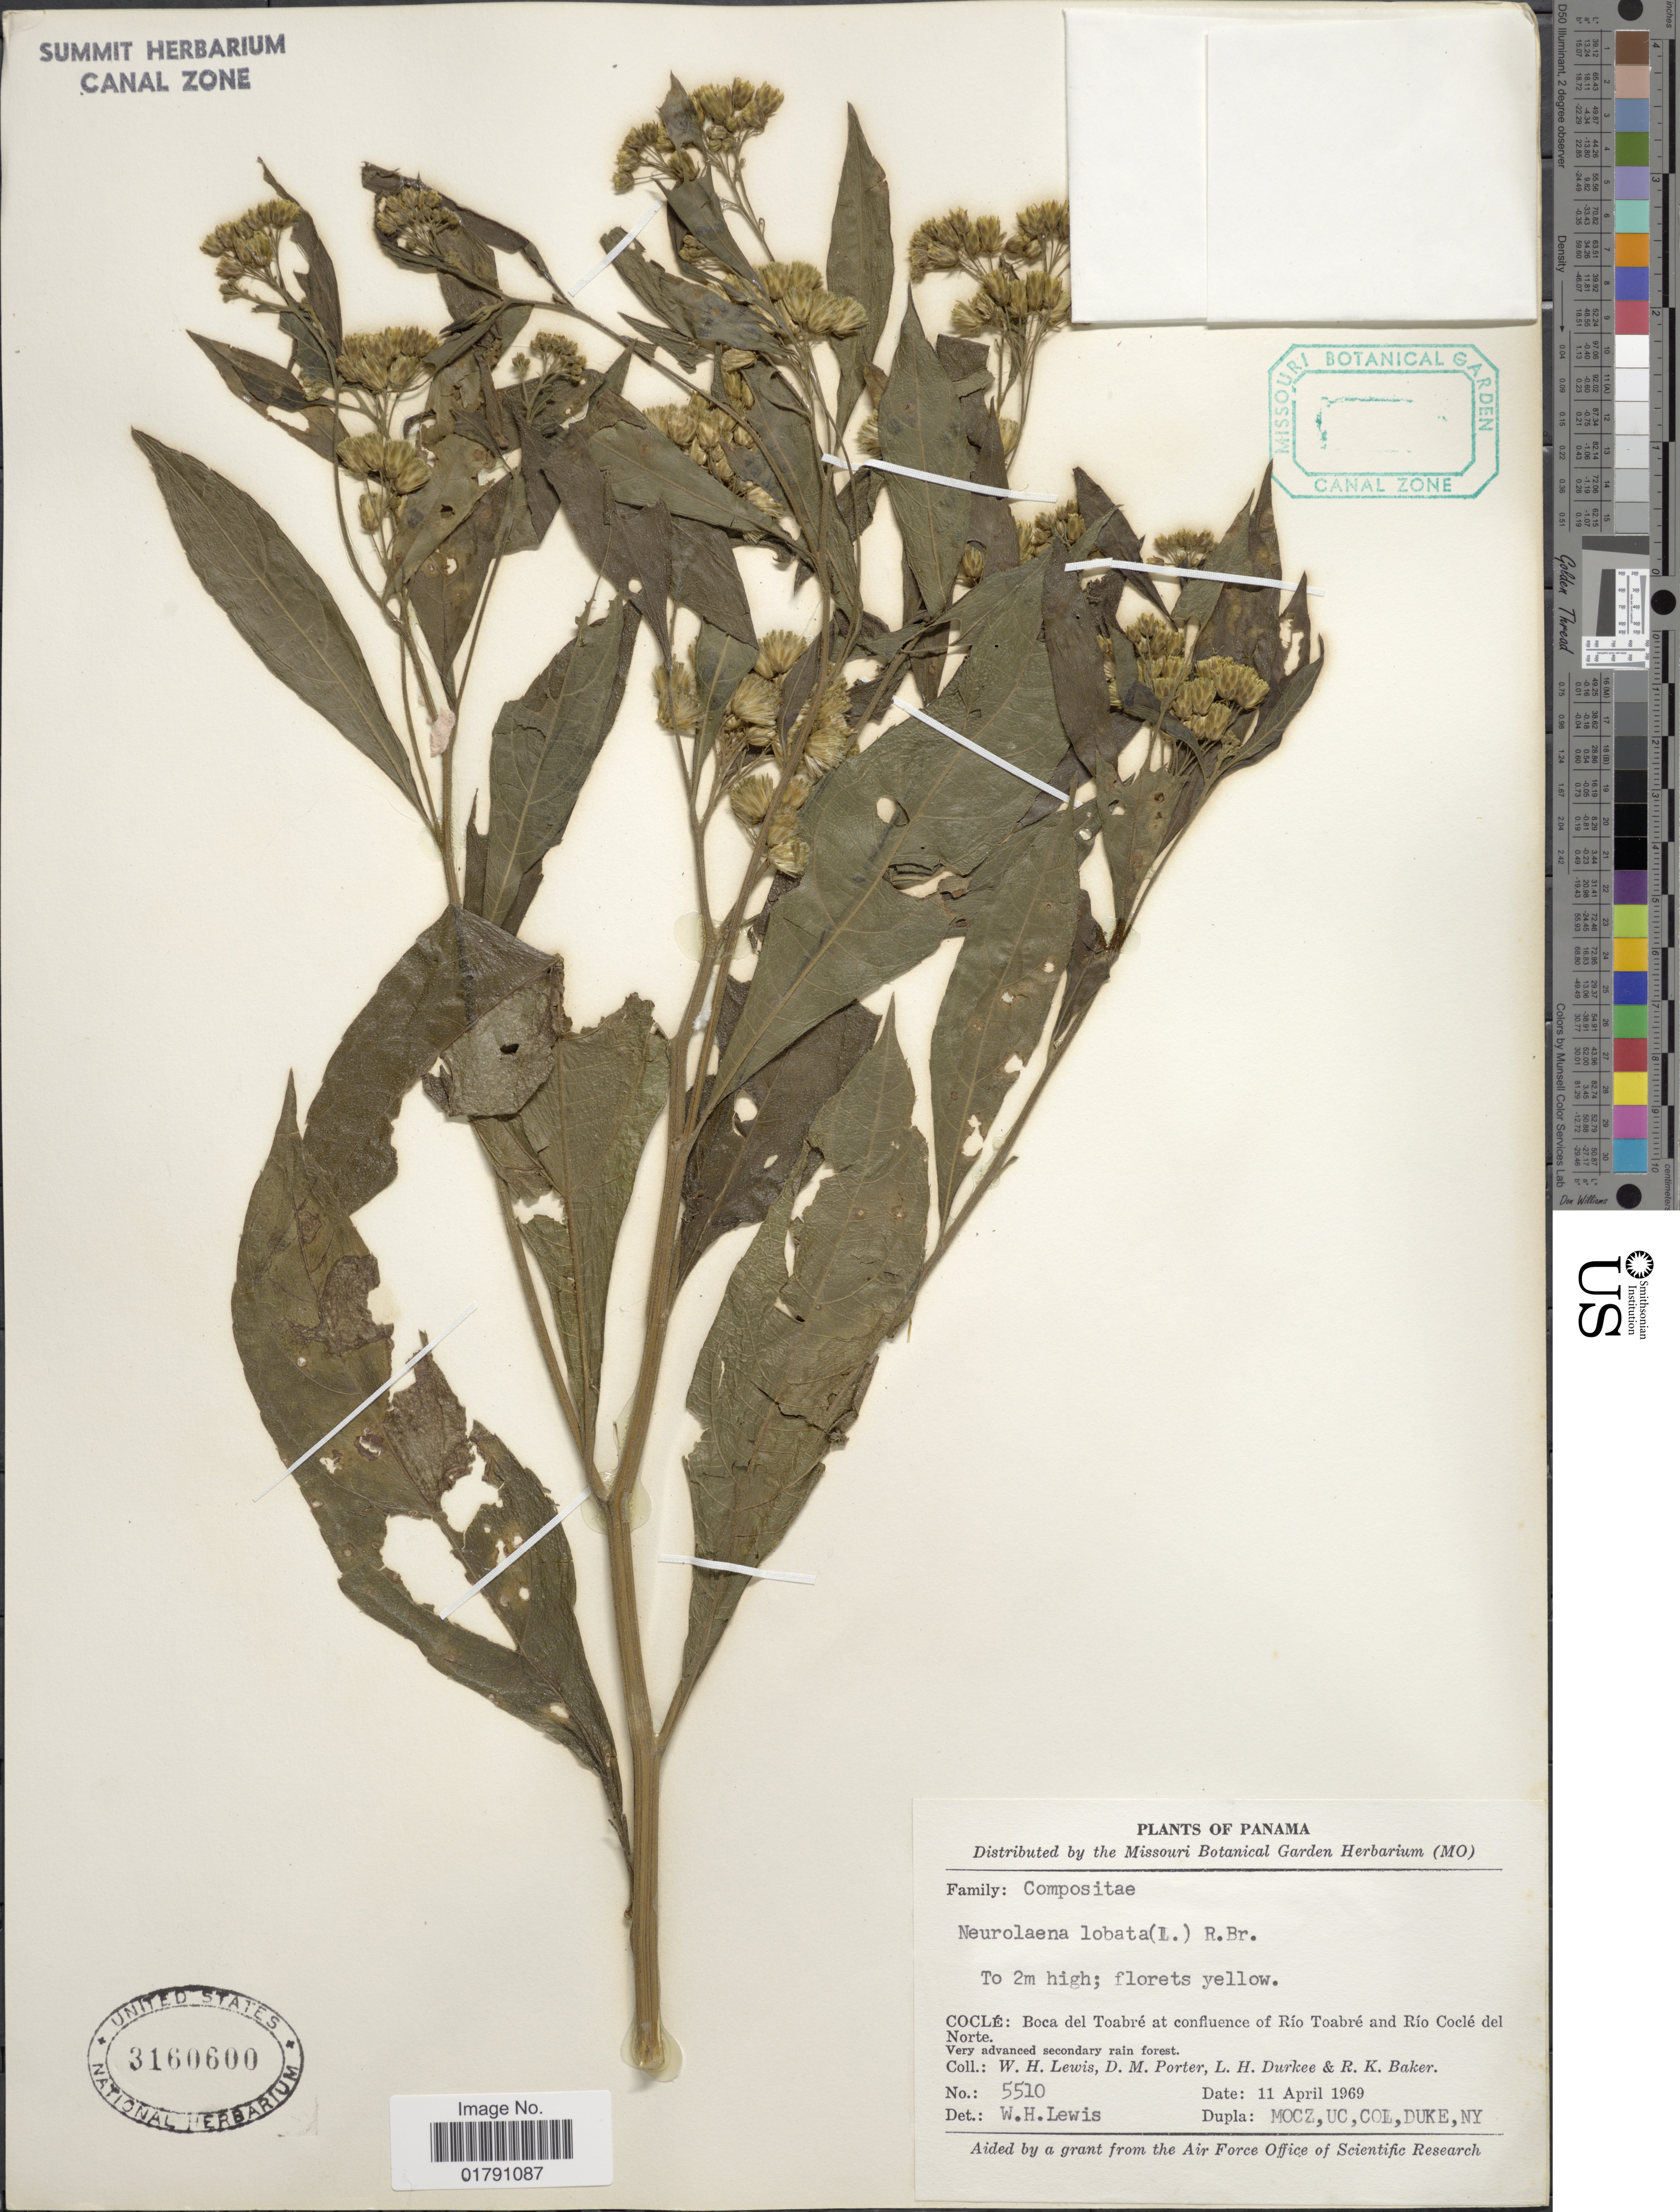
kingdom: Plantae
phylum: Tracheophyta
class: Magnoliopsida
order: Asterales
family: Asteraceae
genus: Neurolaena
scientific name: Neurolaena lobata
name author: (L.) R. Br. ex Cass.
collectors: W. H. Lewis, D. Porter, L. H. Durkee & R. K. Baker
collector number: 5510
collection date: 1969-04-11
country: Panama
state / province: Coclé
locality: Boca del Toabre at confluence of Rio Toabre and Rio Cocle del Norte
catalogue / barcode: US 3160600